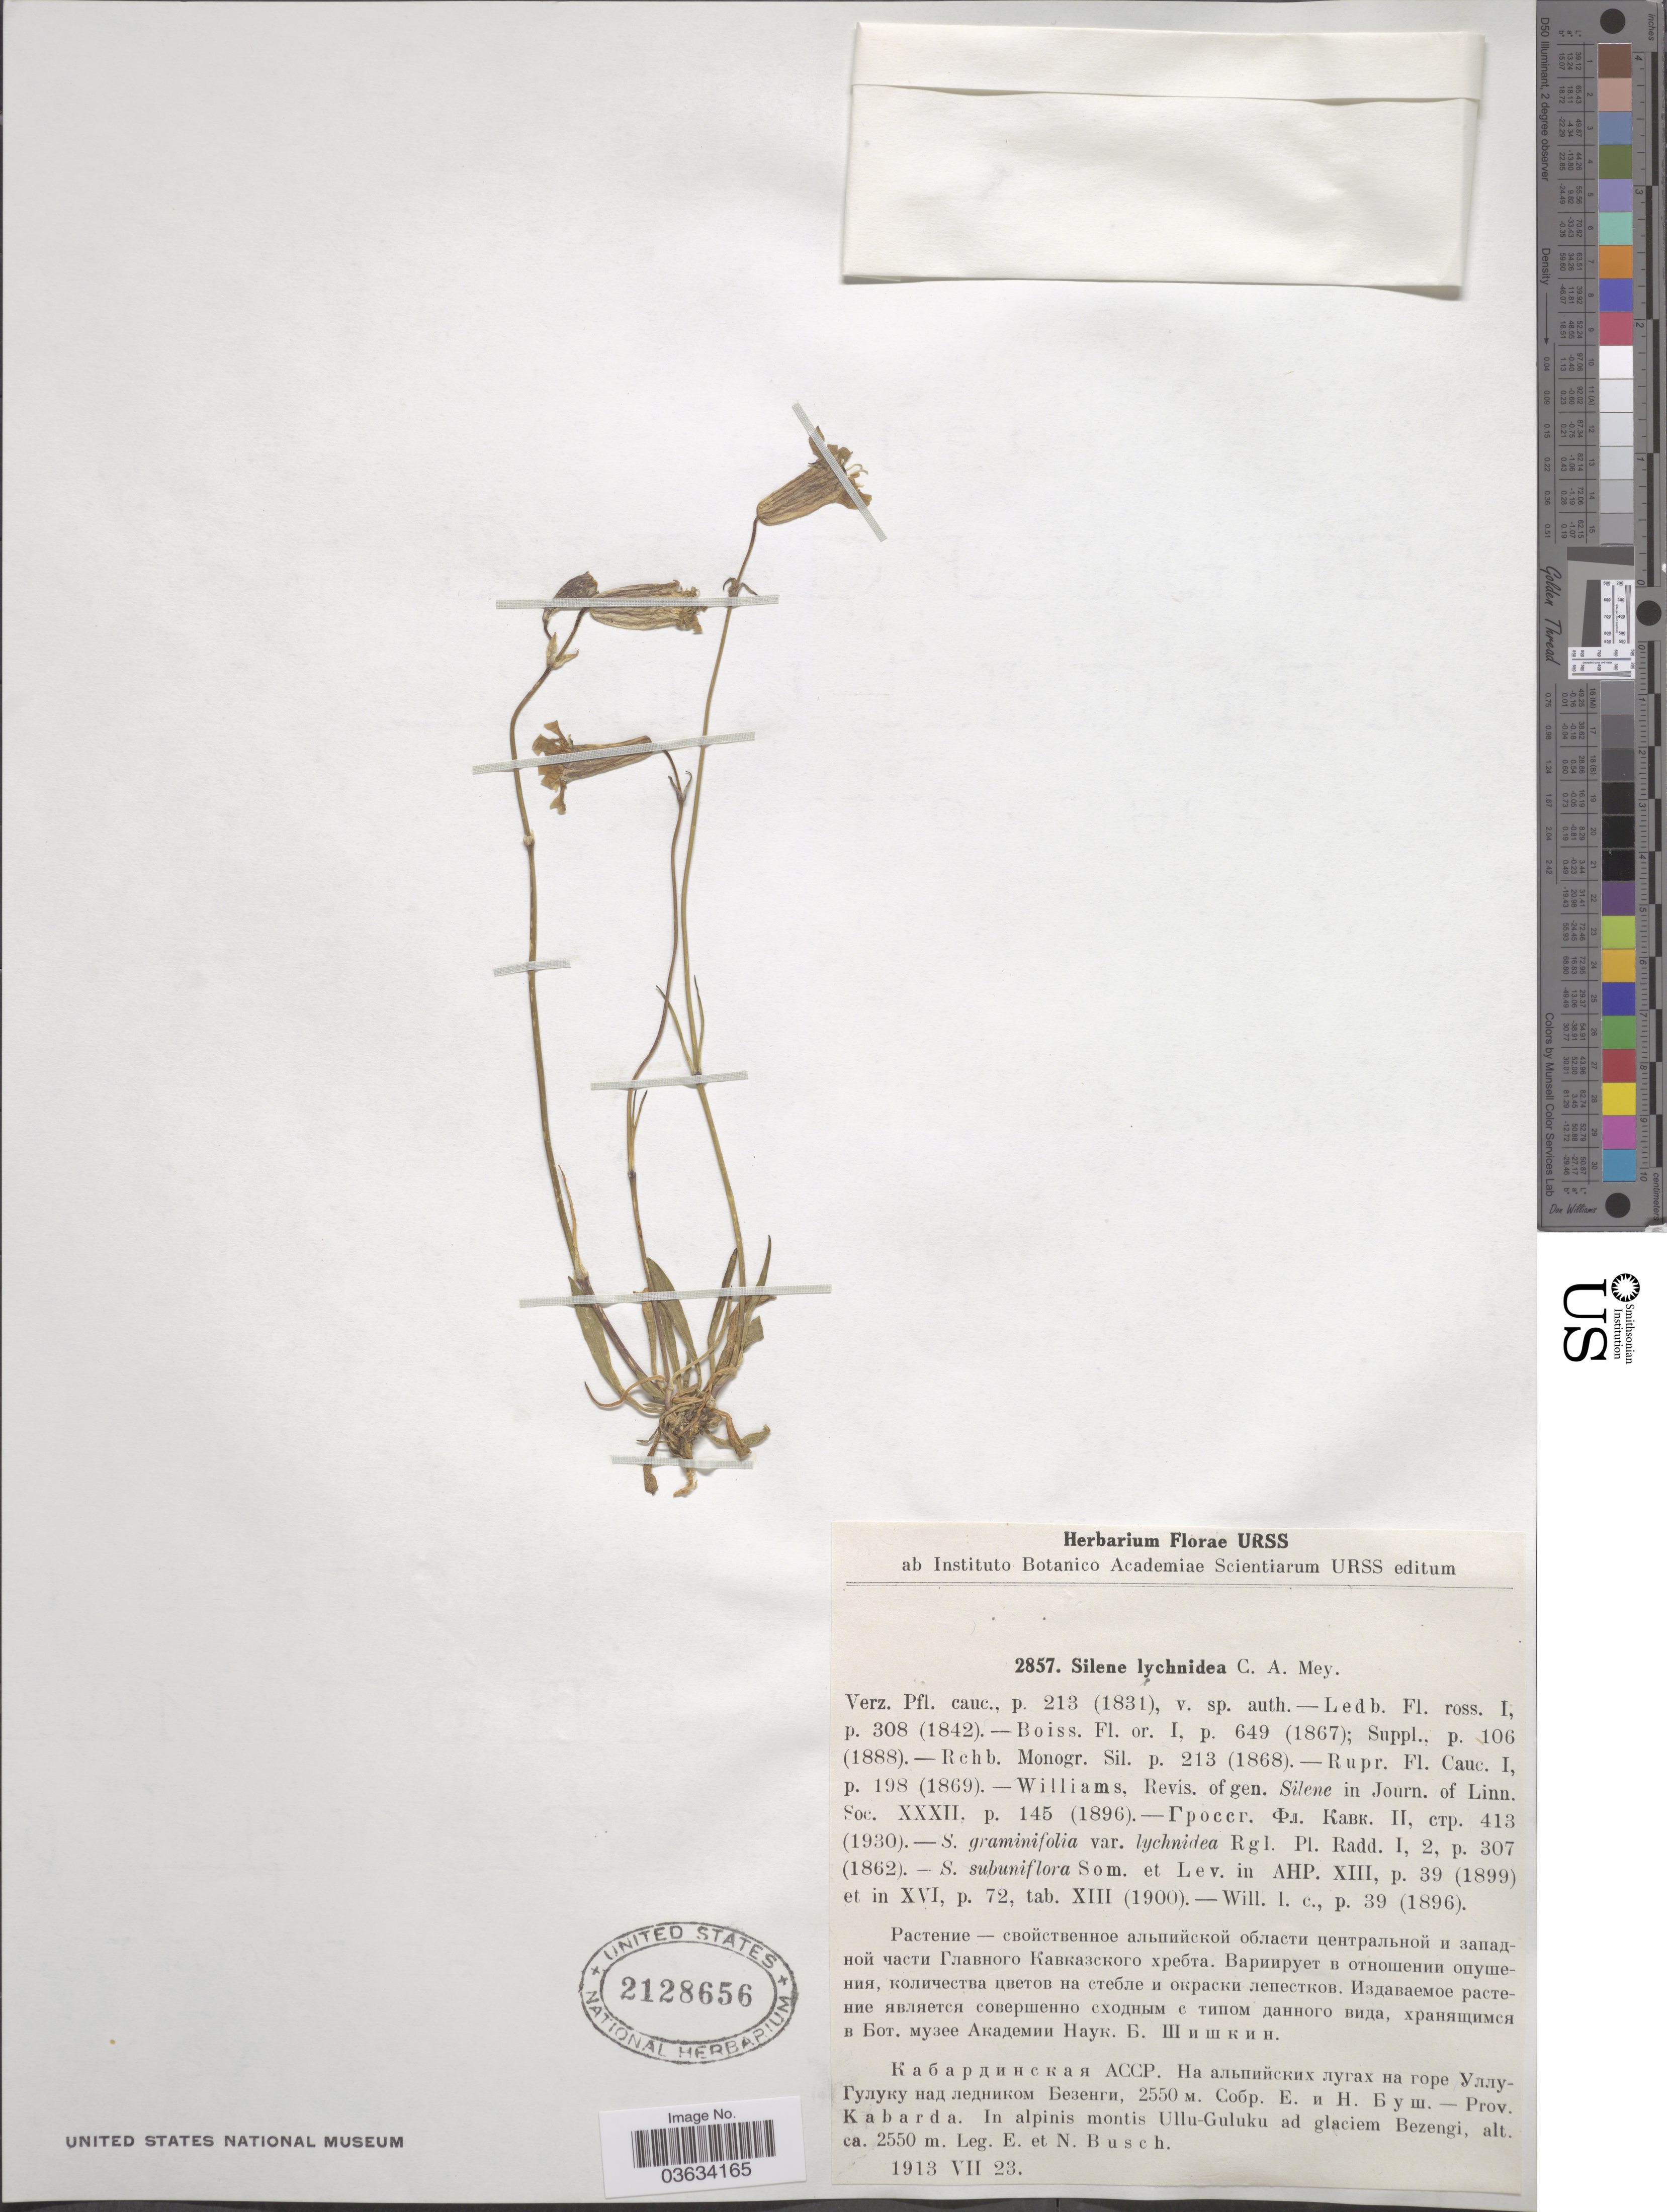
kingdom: Plantae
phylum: Tracheophyta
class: Magnoliopsida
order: Caryophyllales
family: Caryophyllaceae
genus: Silene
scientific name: Silene lychnidea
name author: C.A. Mey.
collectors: E. Busch & N. Busch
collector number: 2857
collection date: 1913-07-23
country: Russian Federation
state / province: Kabardino-Balkar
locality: Prov. Kabarda. In alpinis montis Ullu-Guluku ad glaciem Bezengi.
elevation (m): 2550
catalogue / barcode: US 2128656